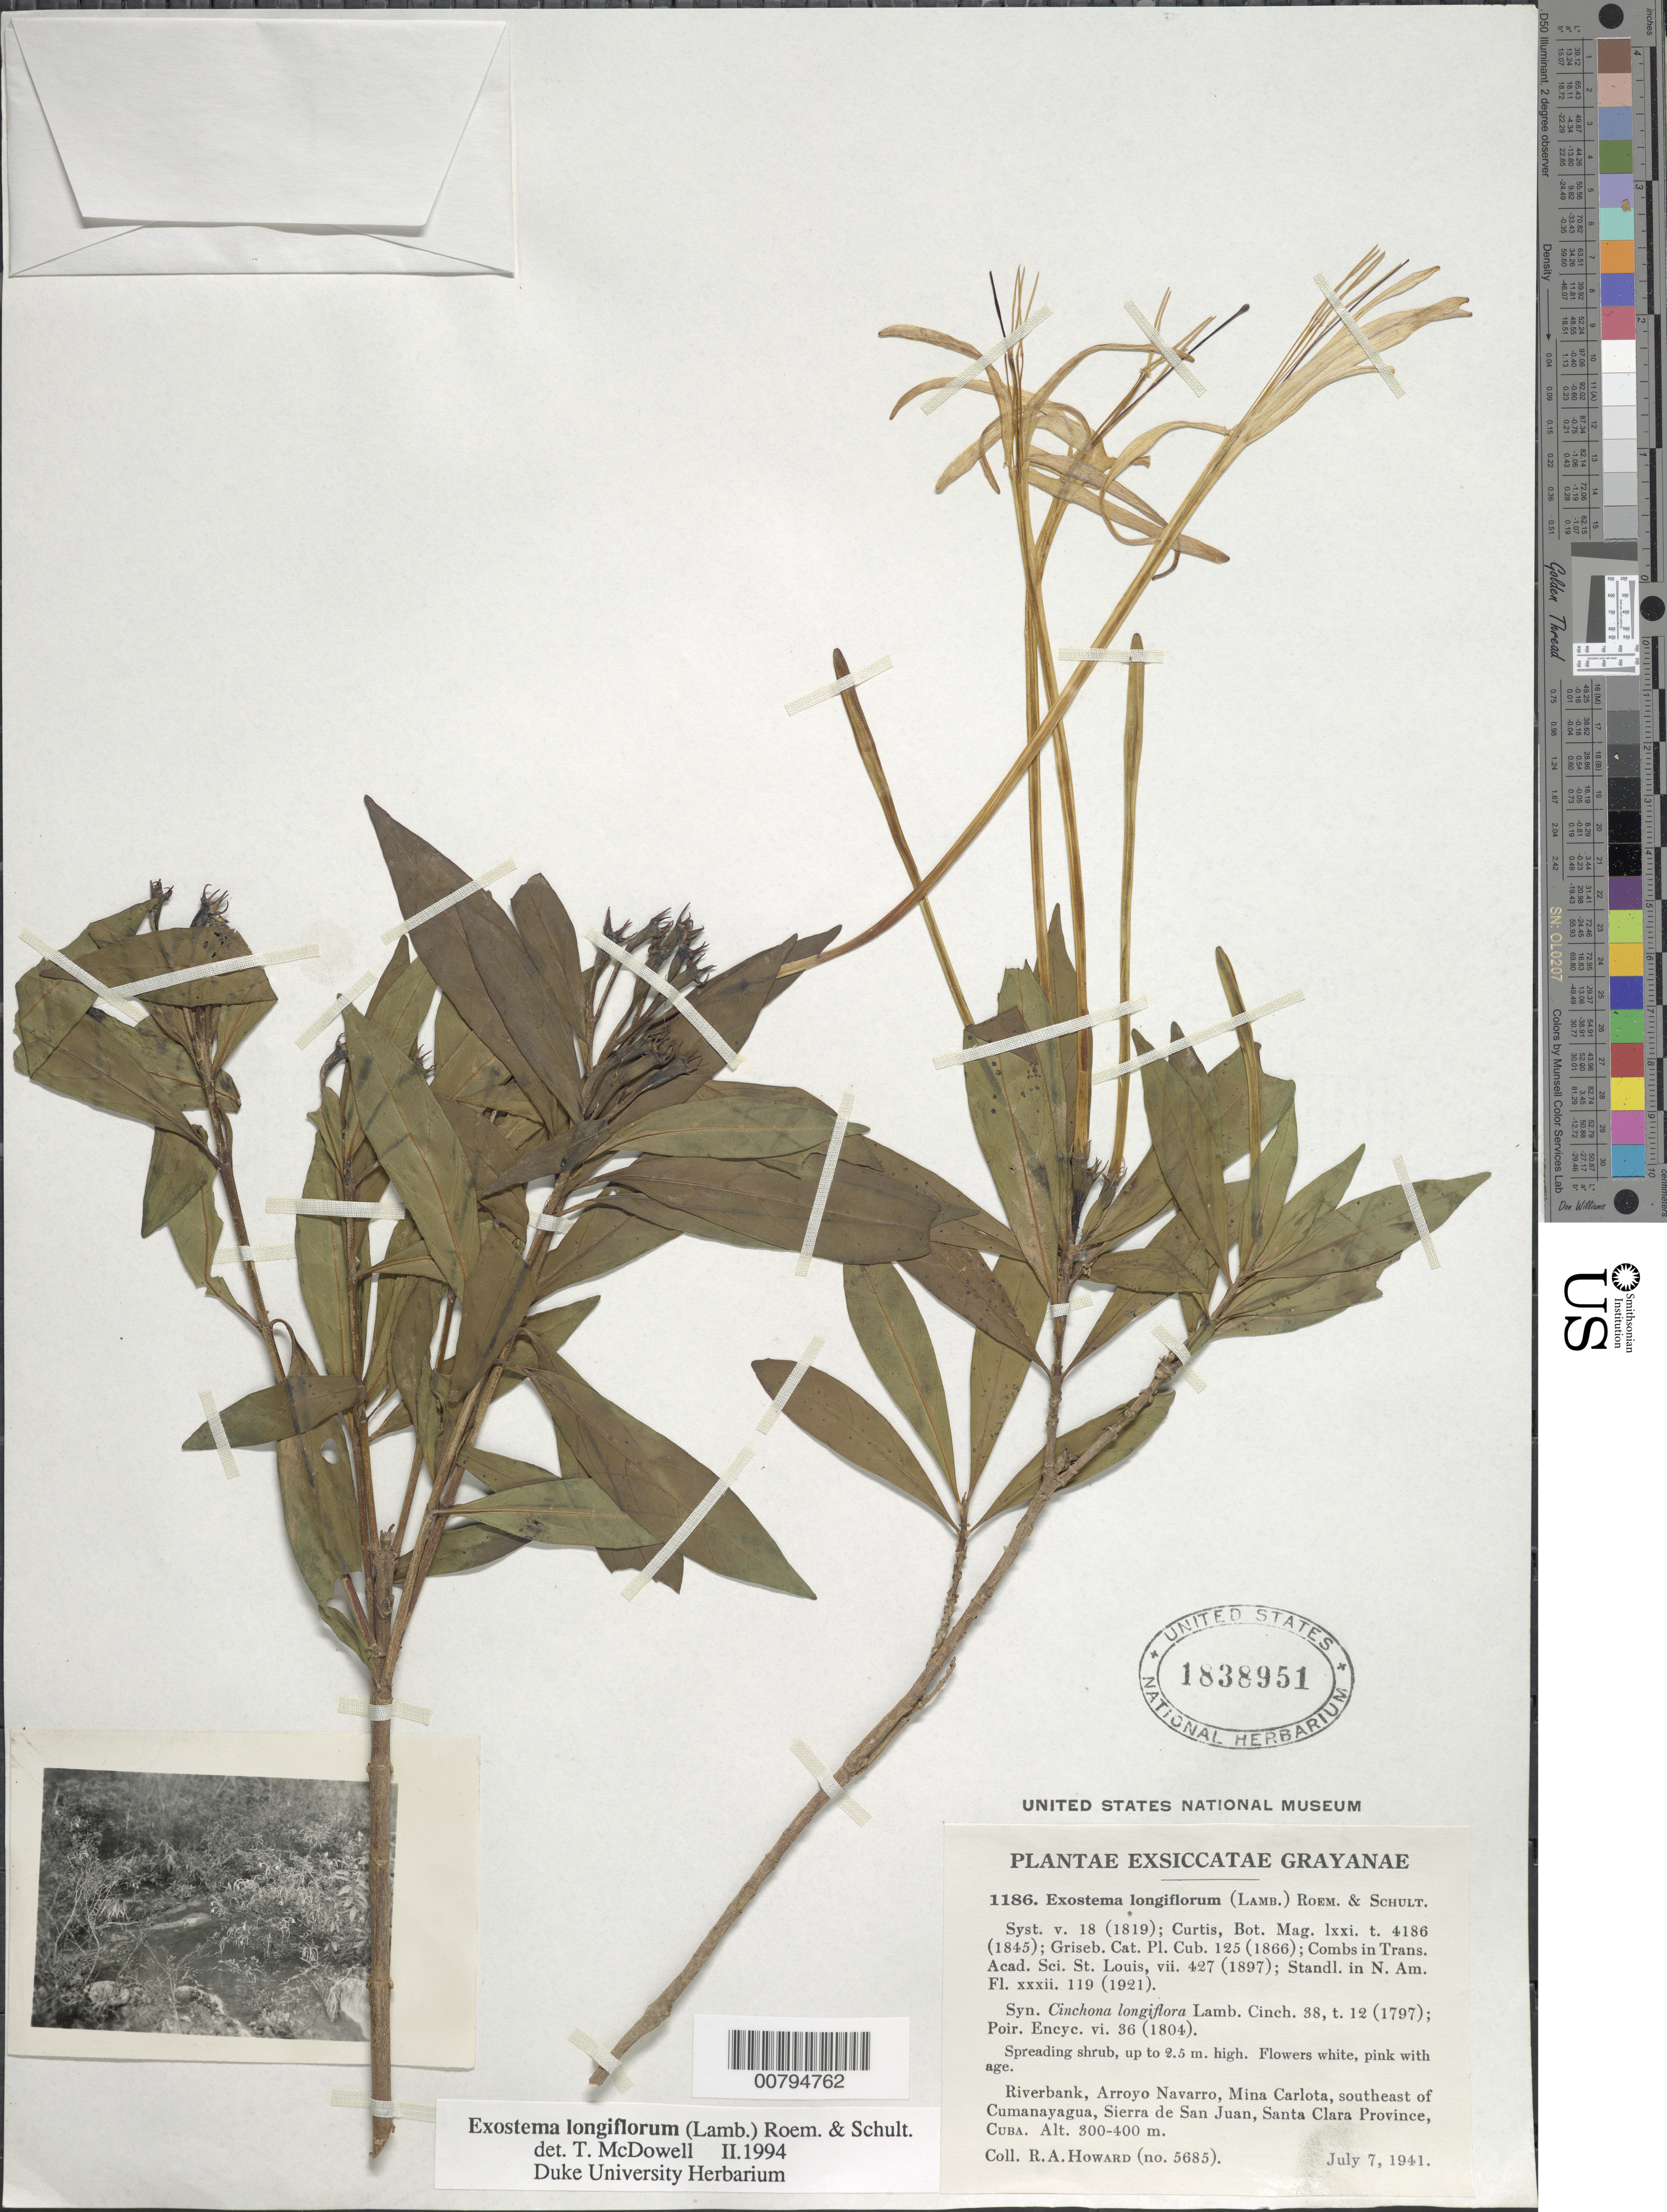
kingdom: Plantae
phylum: Tracheophyta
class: Magnoliopsida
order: Gentianales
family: Rubiaceae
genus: Exostema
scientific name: Exostema longiflorum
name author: (Lamb.) Roem. & Schult.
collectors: R. A. Howard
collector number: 1186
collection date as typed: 07 Jul 1941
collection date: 1941-07-07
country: Cuba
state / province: Las Villas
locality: Arroya Navarro, Mina Carlota, southeast of Cumanayagua, Sierra de San Juan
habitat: Riverbank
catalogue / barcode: US 1838951